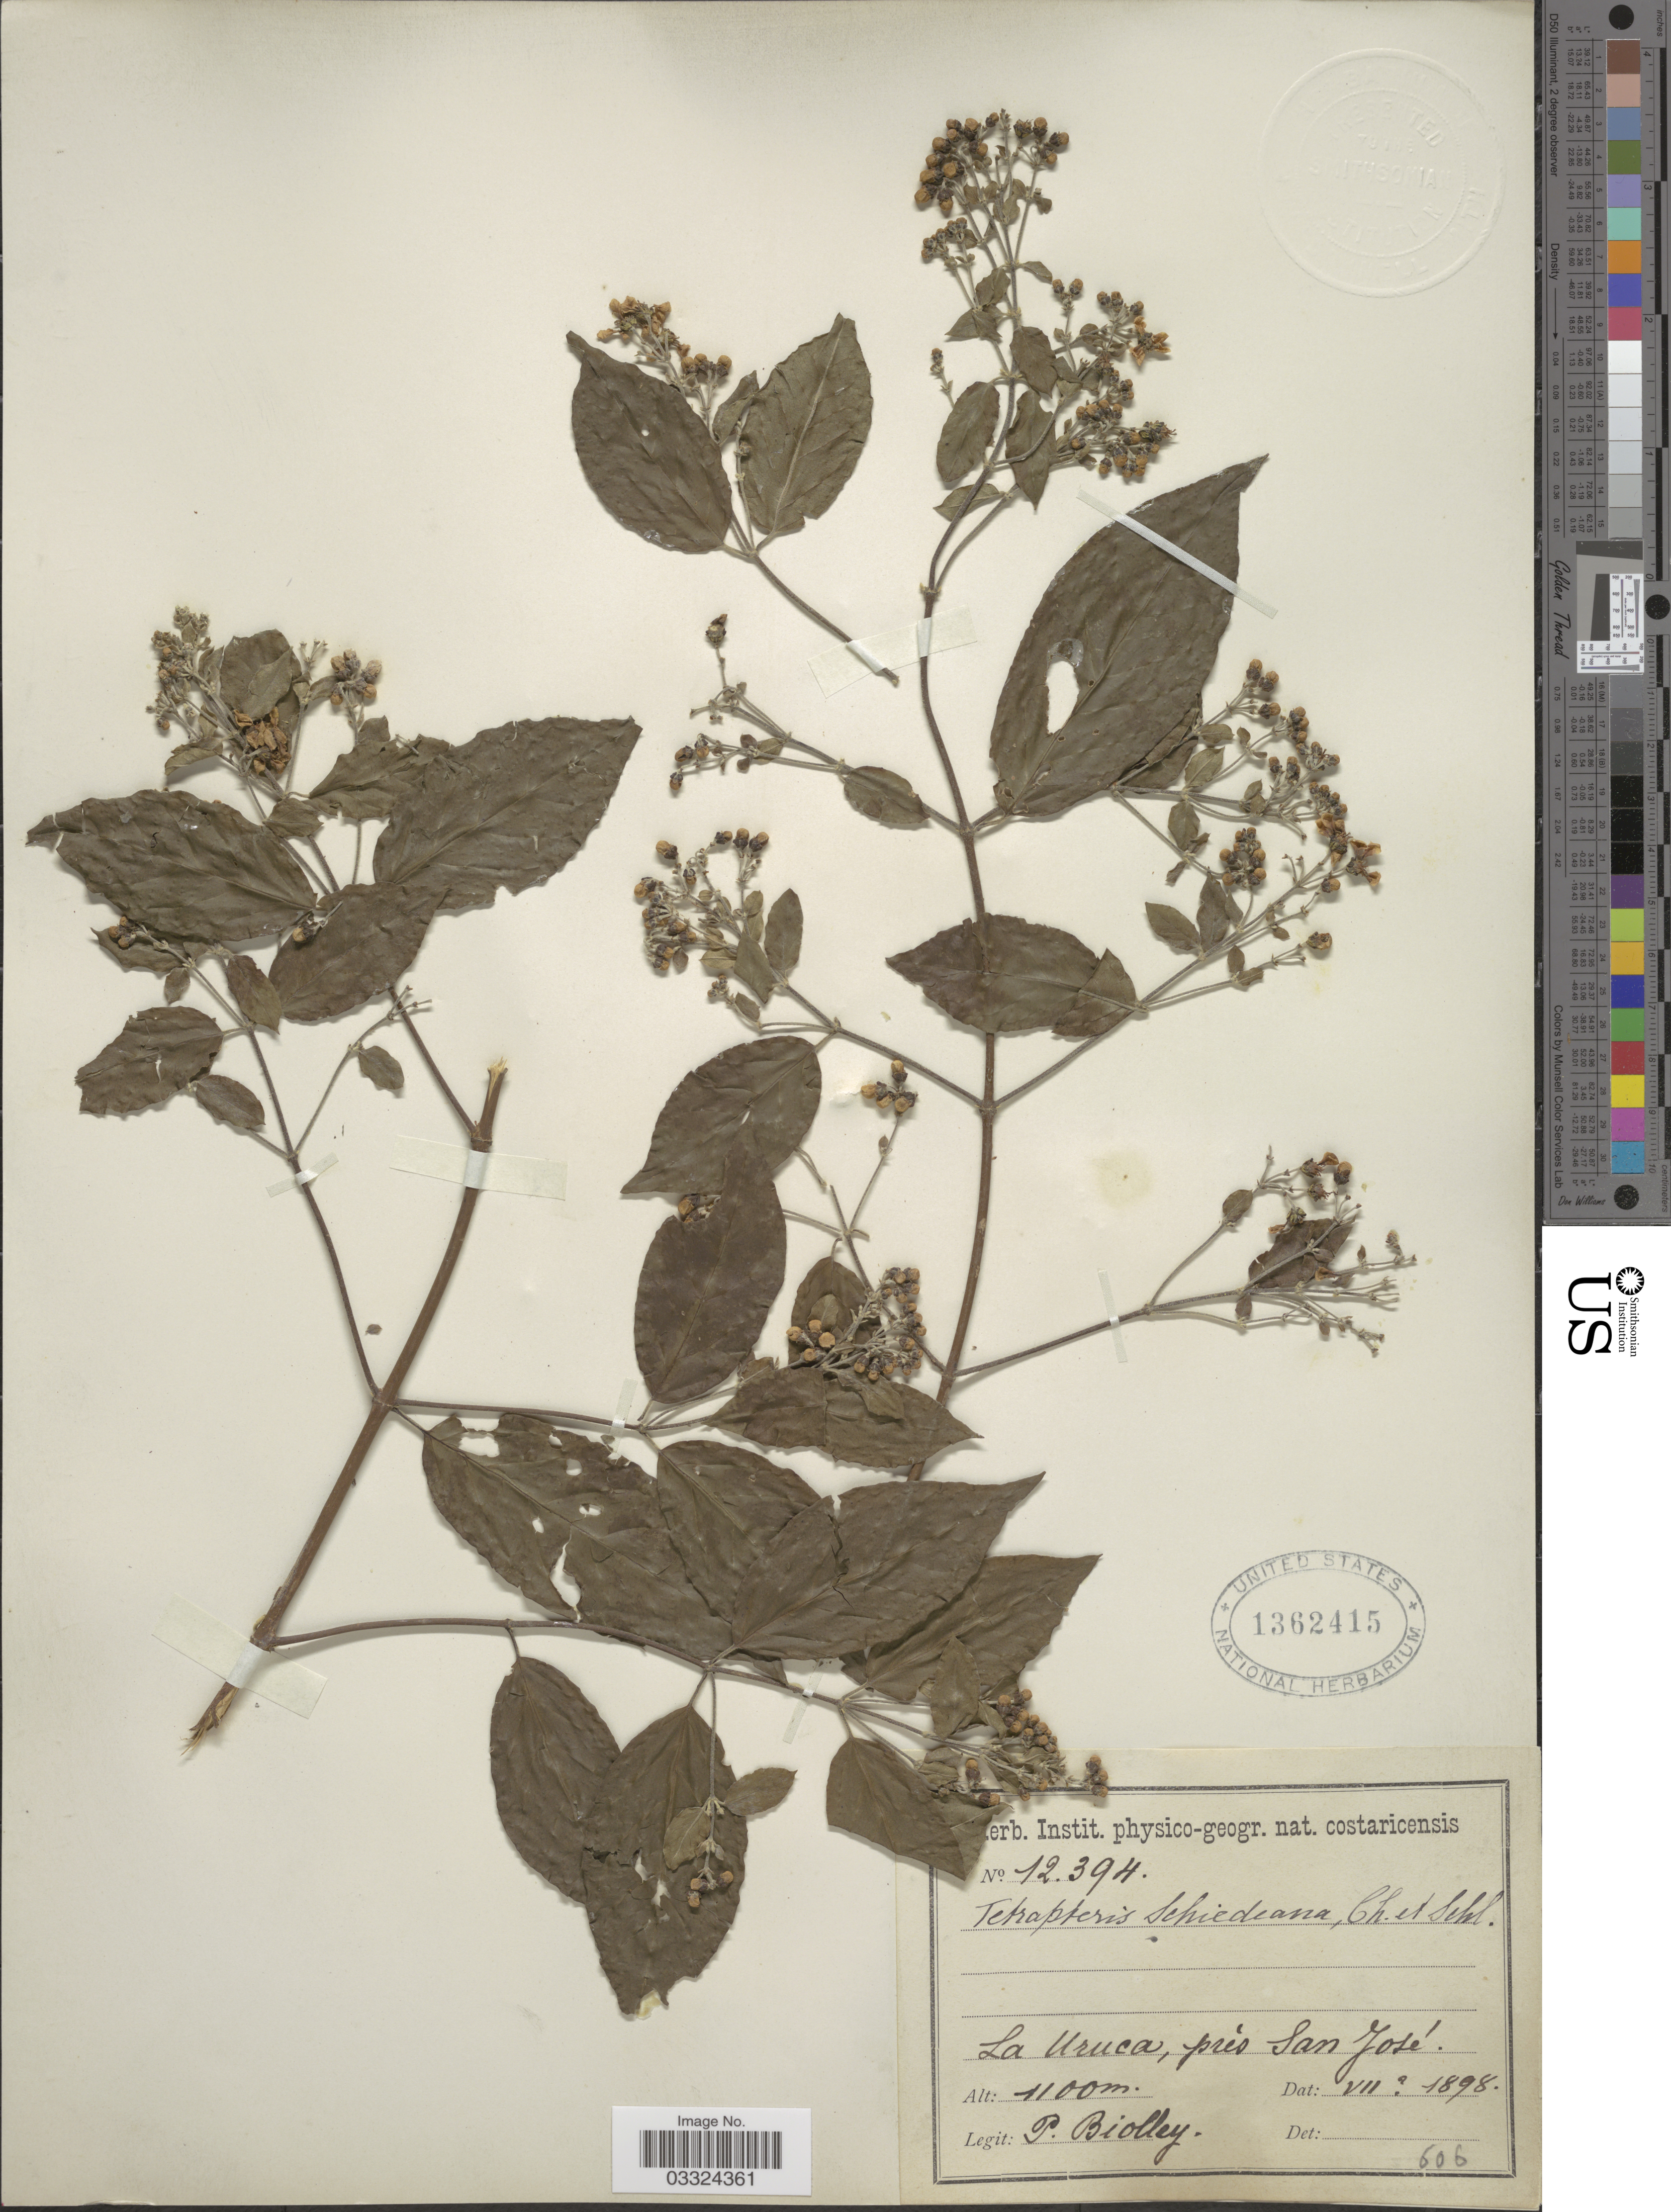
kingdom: Plantae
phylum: Tracheophyta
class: Magnoliopsida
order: Malpighiales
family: Malpighiaceae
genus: Tetrapterys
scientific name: Tetrapterys schiedeana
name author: Schltdl. & Cham.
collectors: P. Biolley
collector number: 12394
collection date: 1898-07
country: Costa Rica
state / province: San José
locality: La Uruca, prés San José.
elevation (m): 1100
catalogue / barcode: US 1362415